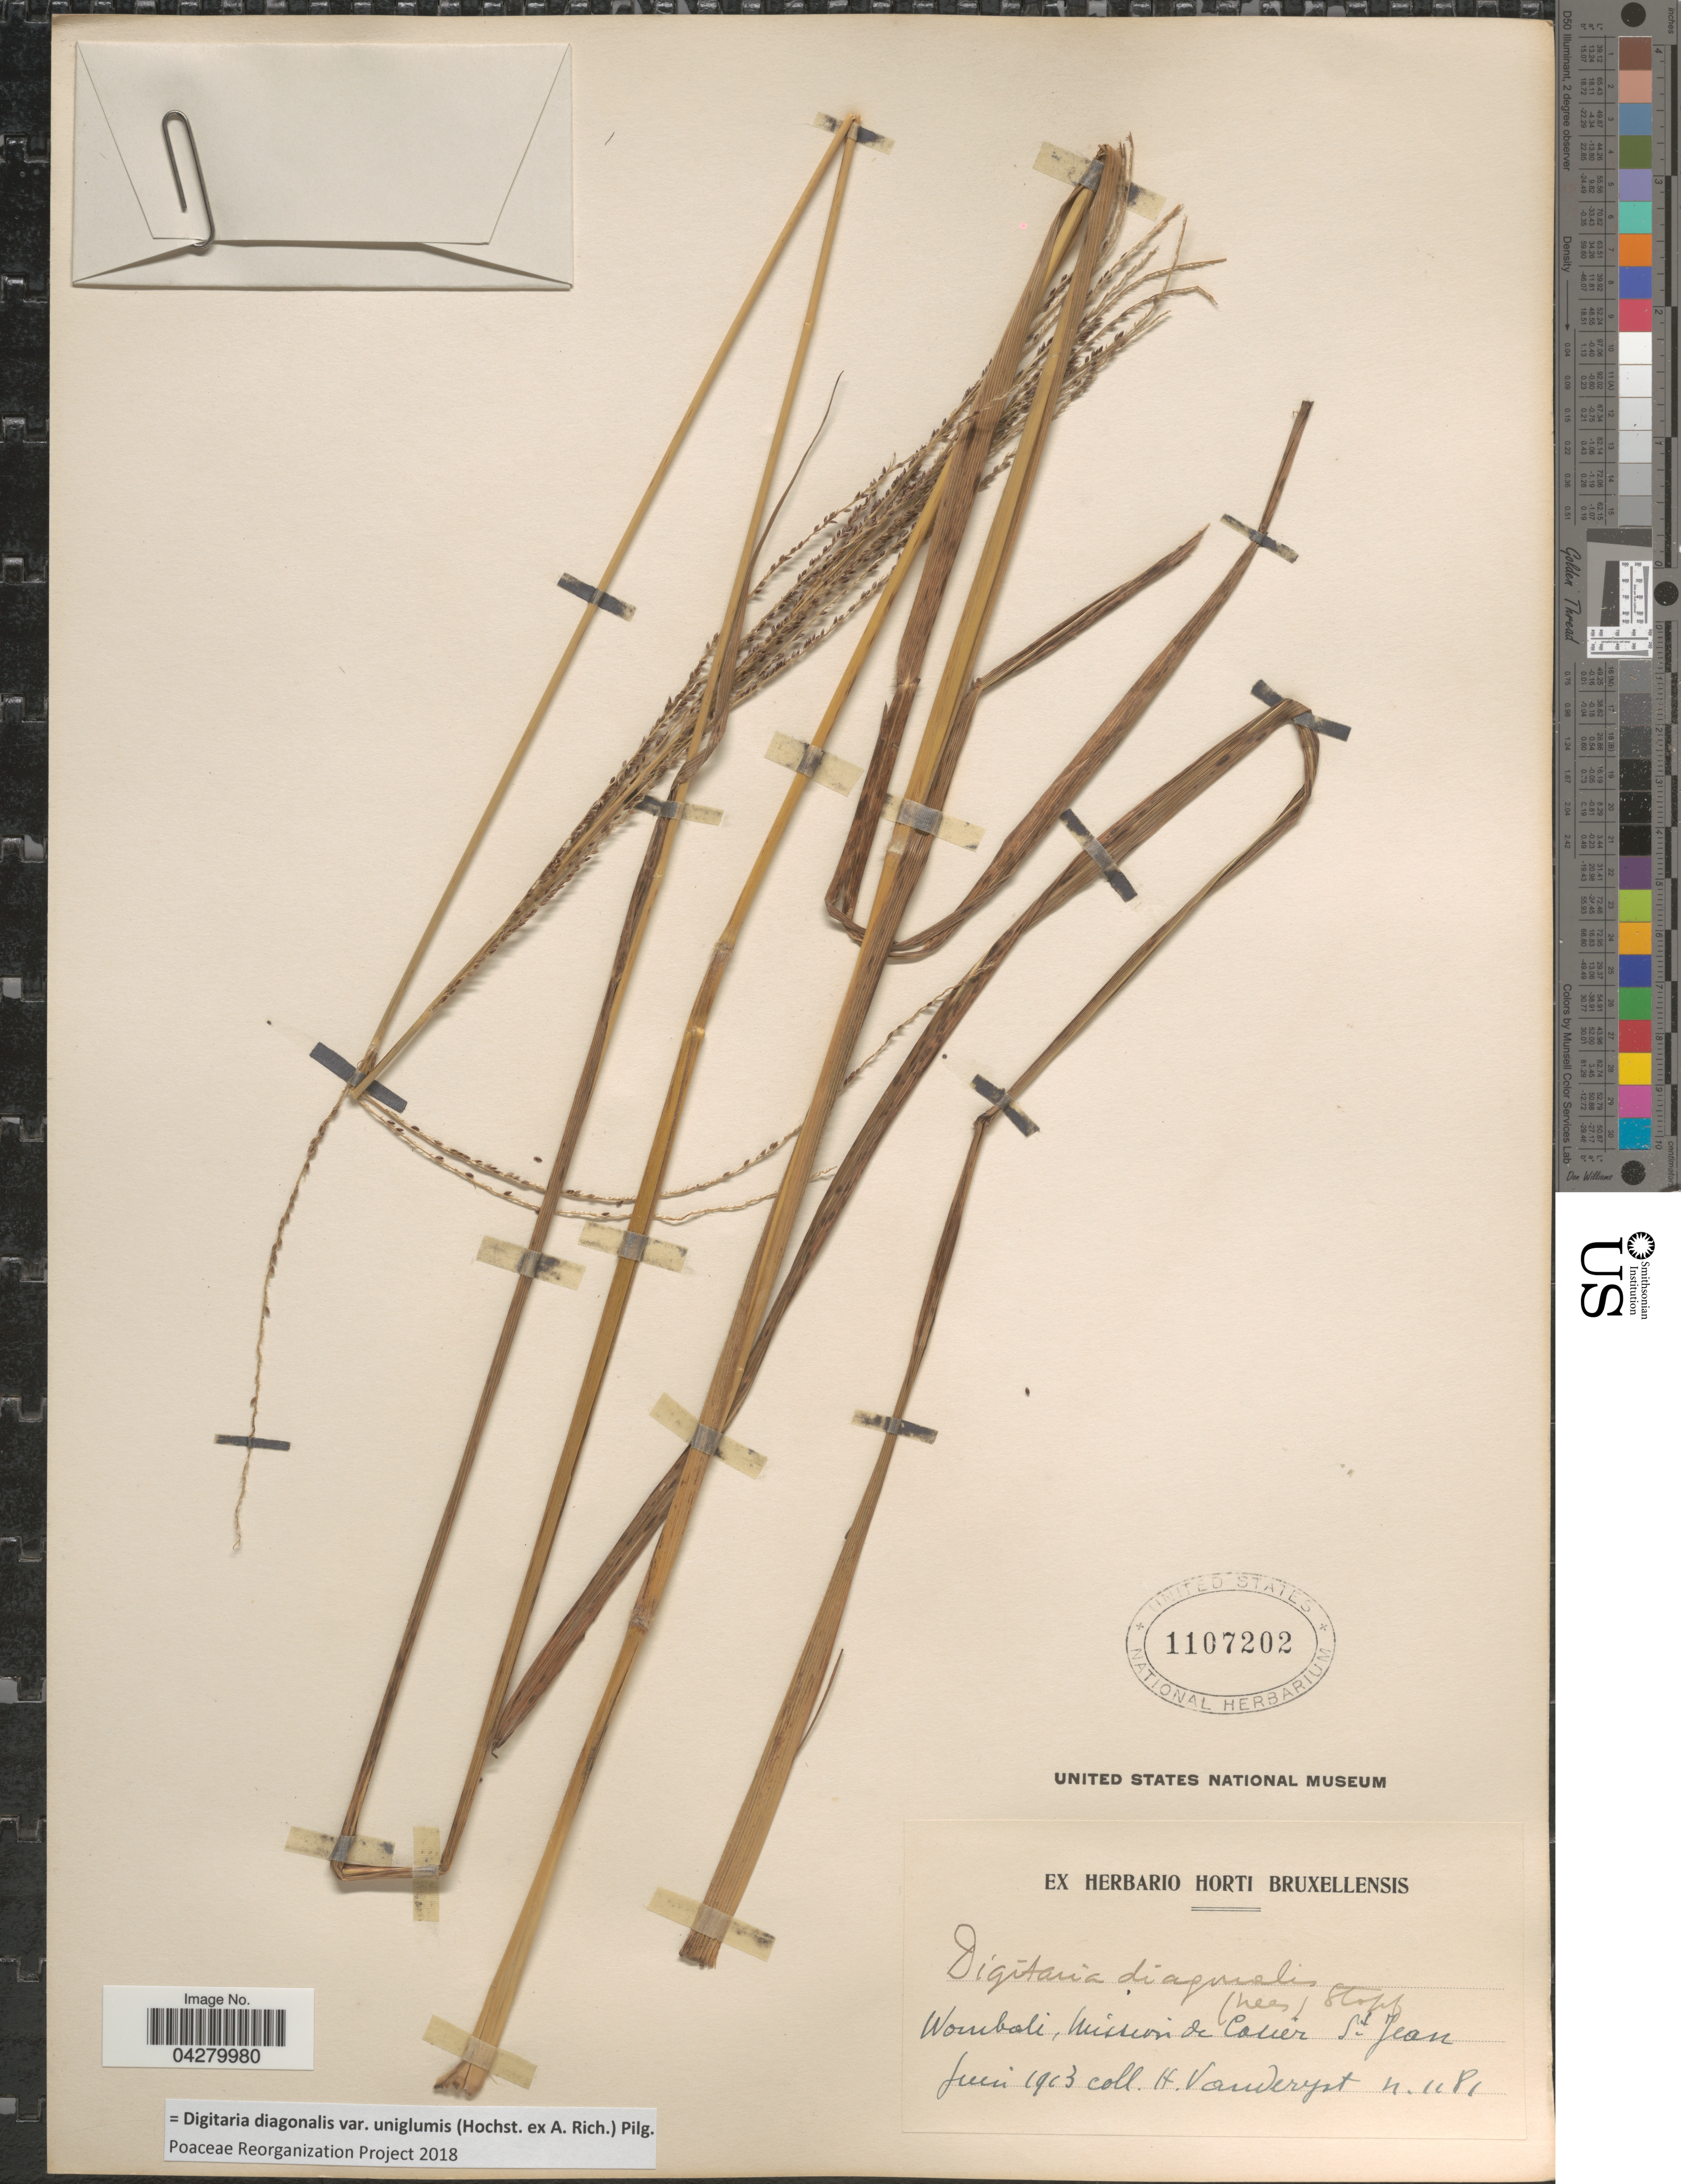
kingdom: Plantae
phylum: Tracheophyta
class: Liliopsida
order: Poales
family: Poaceae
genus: Digitaria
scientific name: Digitaria diagonalis var. uniglumis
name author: (Hochst. ex A. Rich.) Pilg.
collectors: H. J. R. Vanderyst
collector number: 1181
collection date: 1903-06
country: Congo, Democratic Republic of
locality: Wombali, Mission de Calier St Jean.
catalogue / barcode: US 1107202